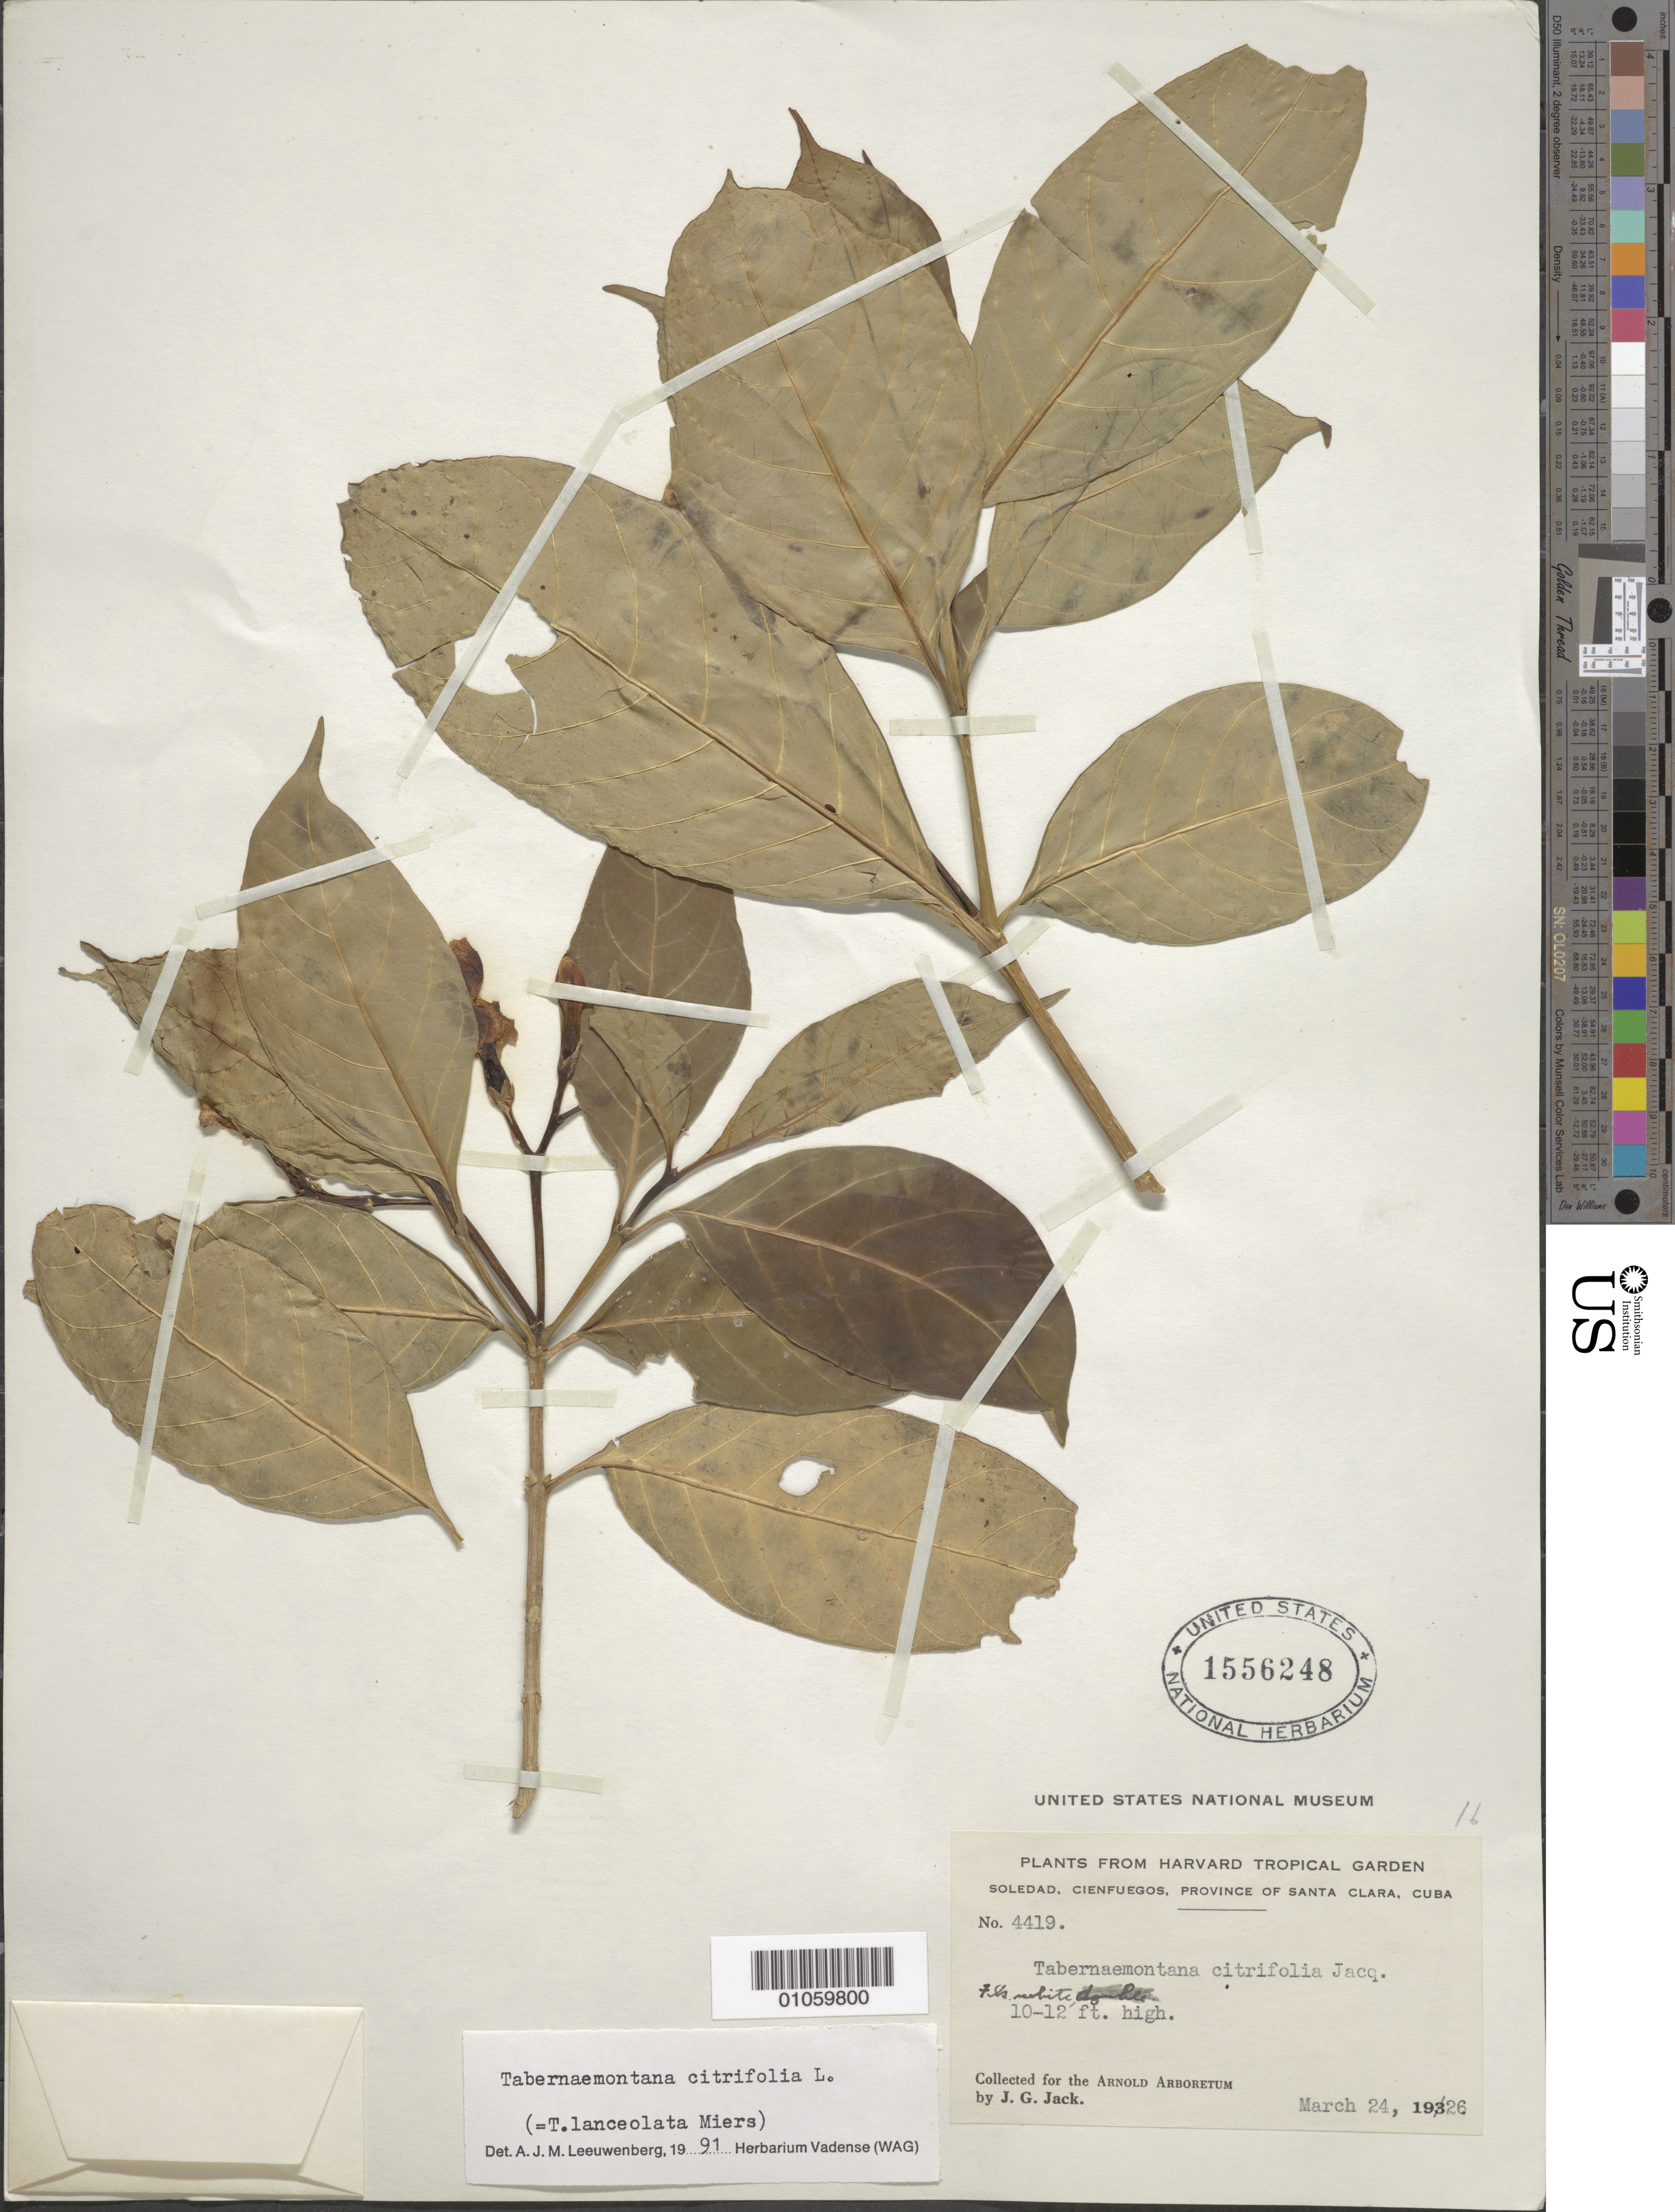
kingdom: Plantae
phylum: Tracheophyta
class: Magnoliopsida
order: Gentianales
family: Apocynaceae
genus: Tabernaemontana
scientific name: Tabernaemontana citrifolia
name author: L.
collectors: J. G. Jack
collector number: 4419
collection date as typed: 24 Mar 1926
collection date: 1926-03-24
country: Cuba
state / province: Cienfuegos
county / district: Santa Clara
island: Cuba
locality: Soledad, Cienfuegos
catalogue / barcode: US 1556248